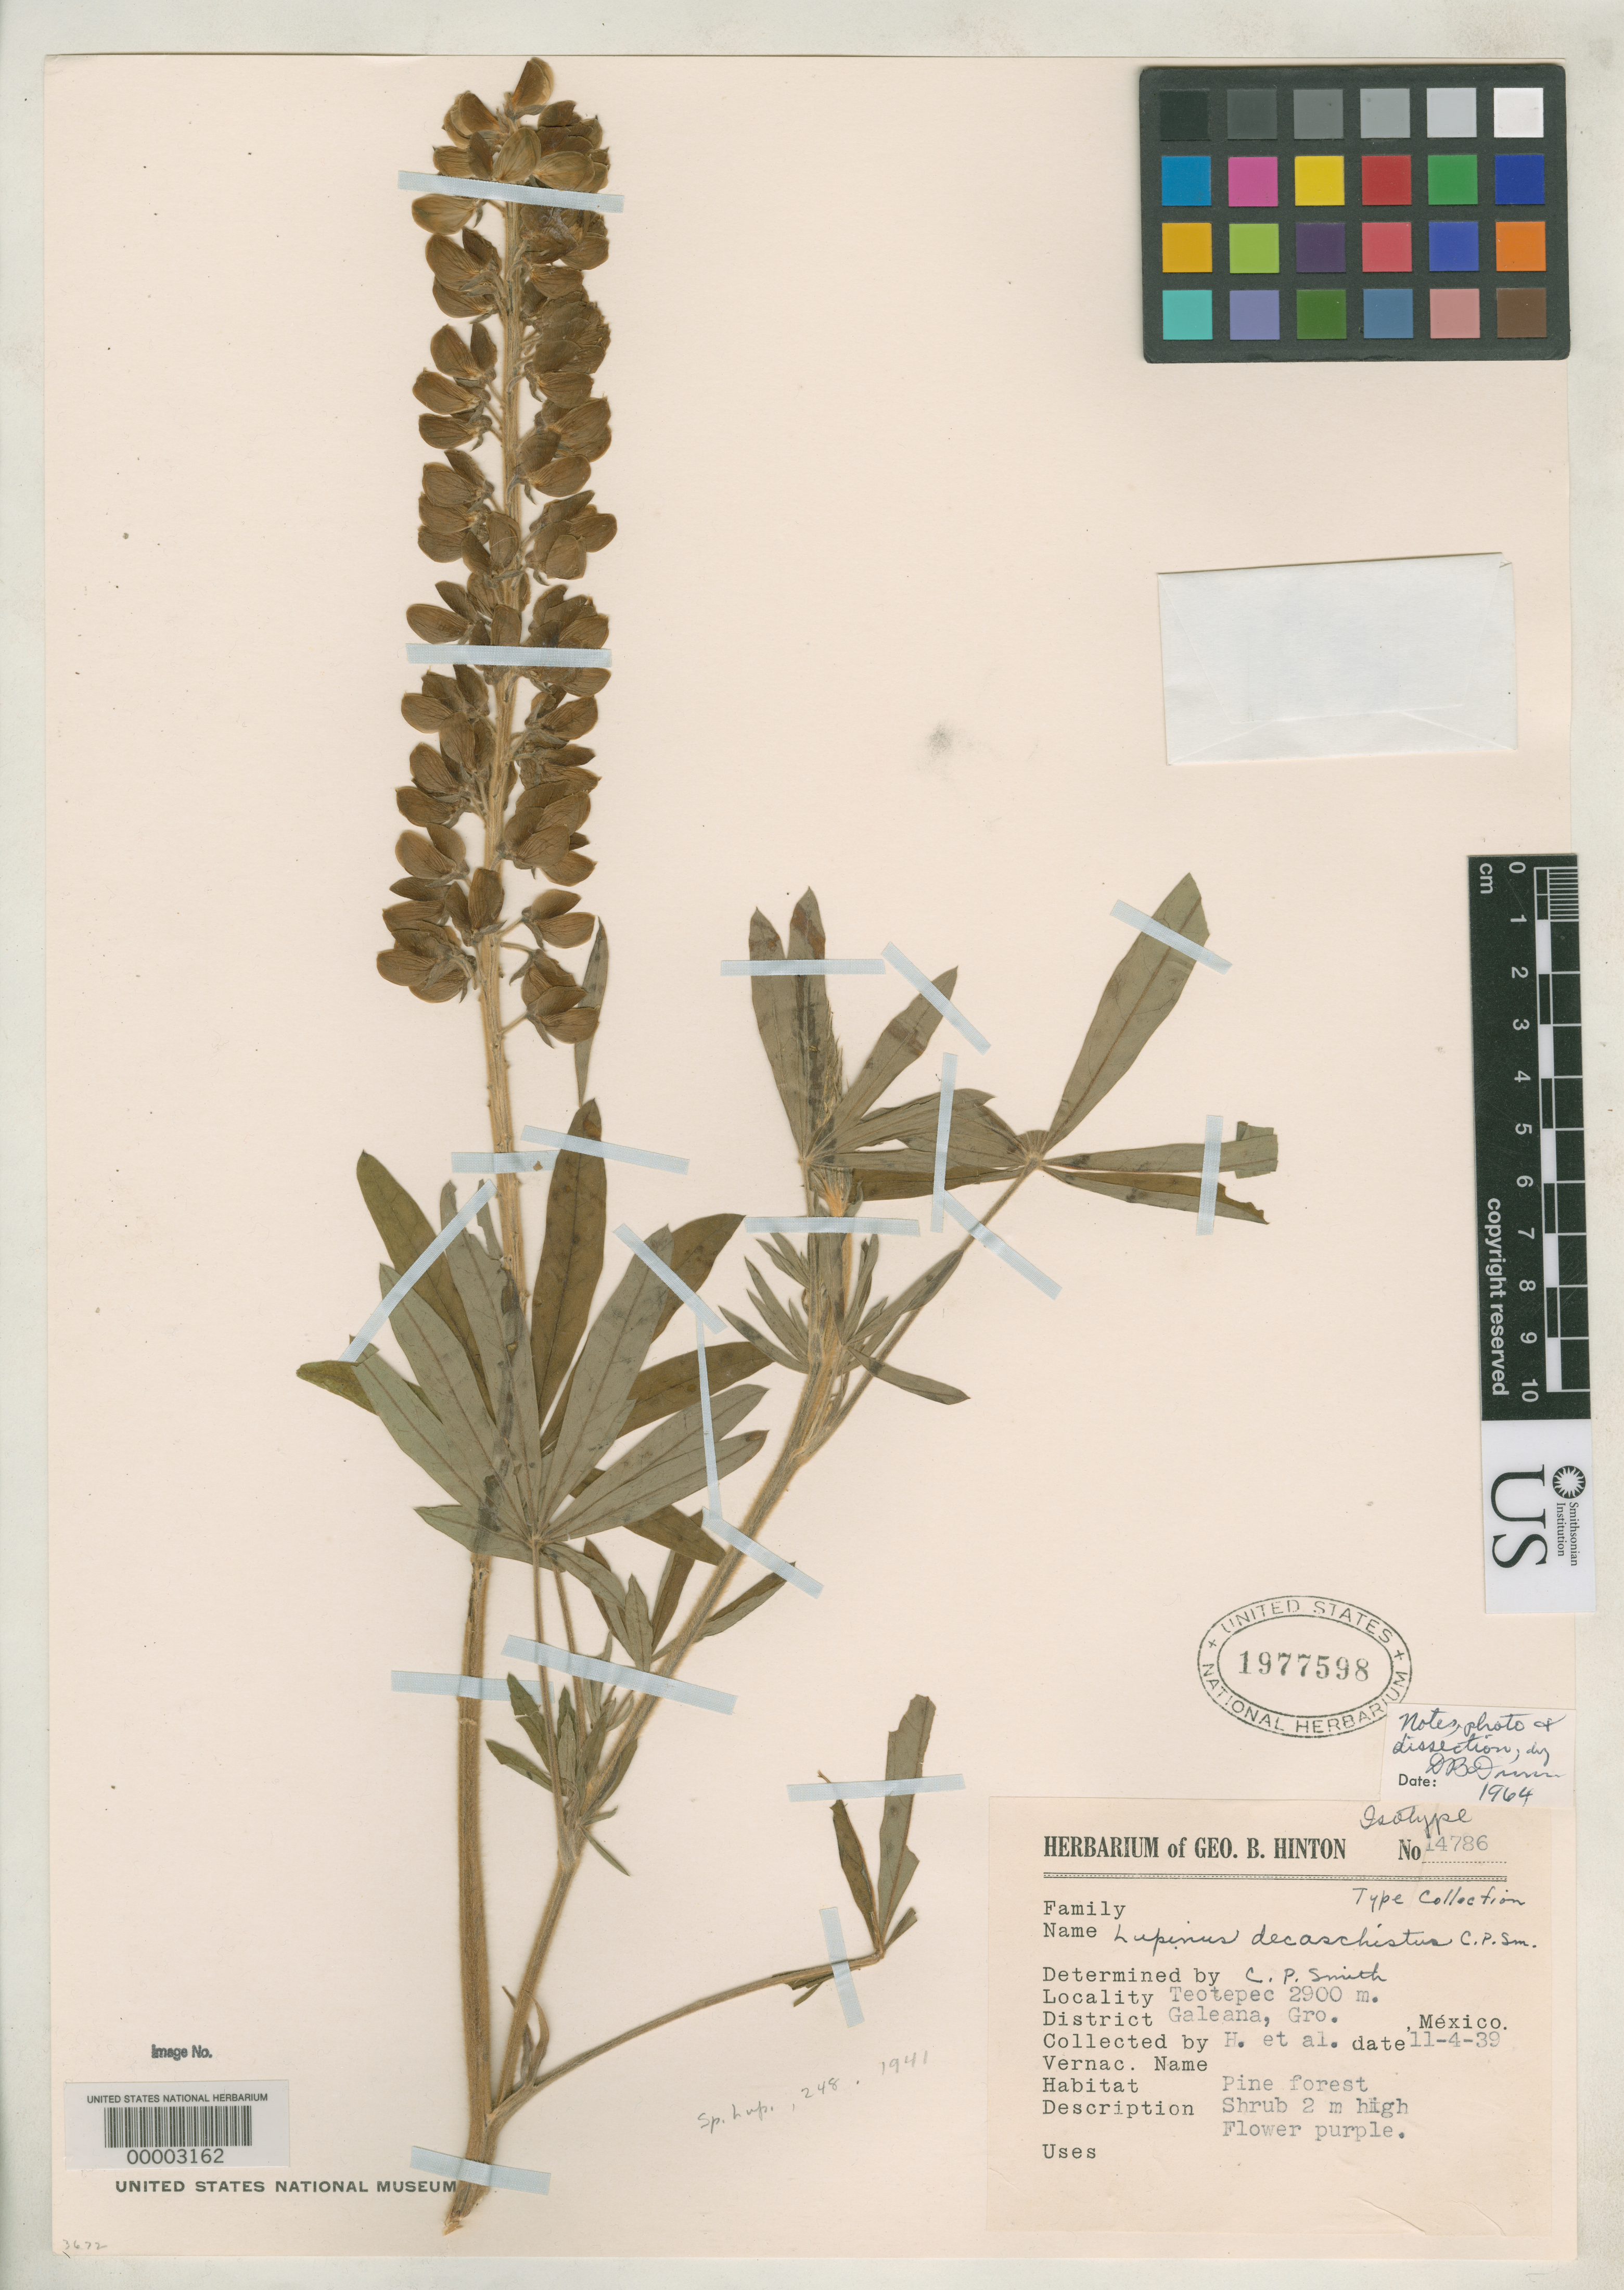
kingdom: Plantae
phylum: Tracheophyta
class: Magnoliopsida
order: Fabales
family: Fabaceae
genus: Lupinus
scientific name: Lupinus decaschistus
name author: C.P. Sm.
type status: Isotype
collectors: G. B. Hinton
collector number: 14786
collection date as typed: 04 Nov 1939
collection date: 1939-11-04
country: Mexico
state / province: Guerrero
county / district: Galeana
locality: Teotepec.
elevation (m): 2900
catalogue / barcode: US 1977598